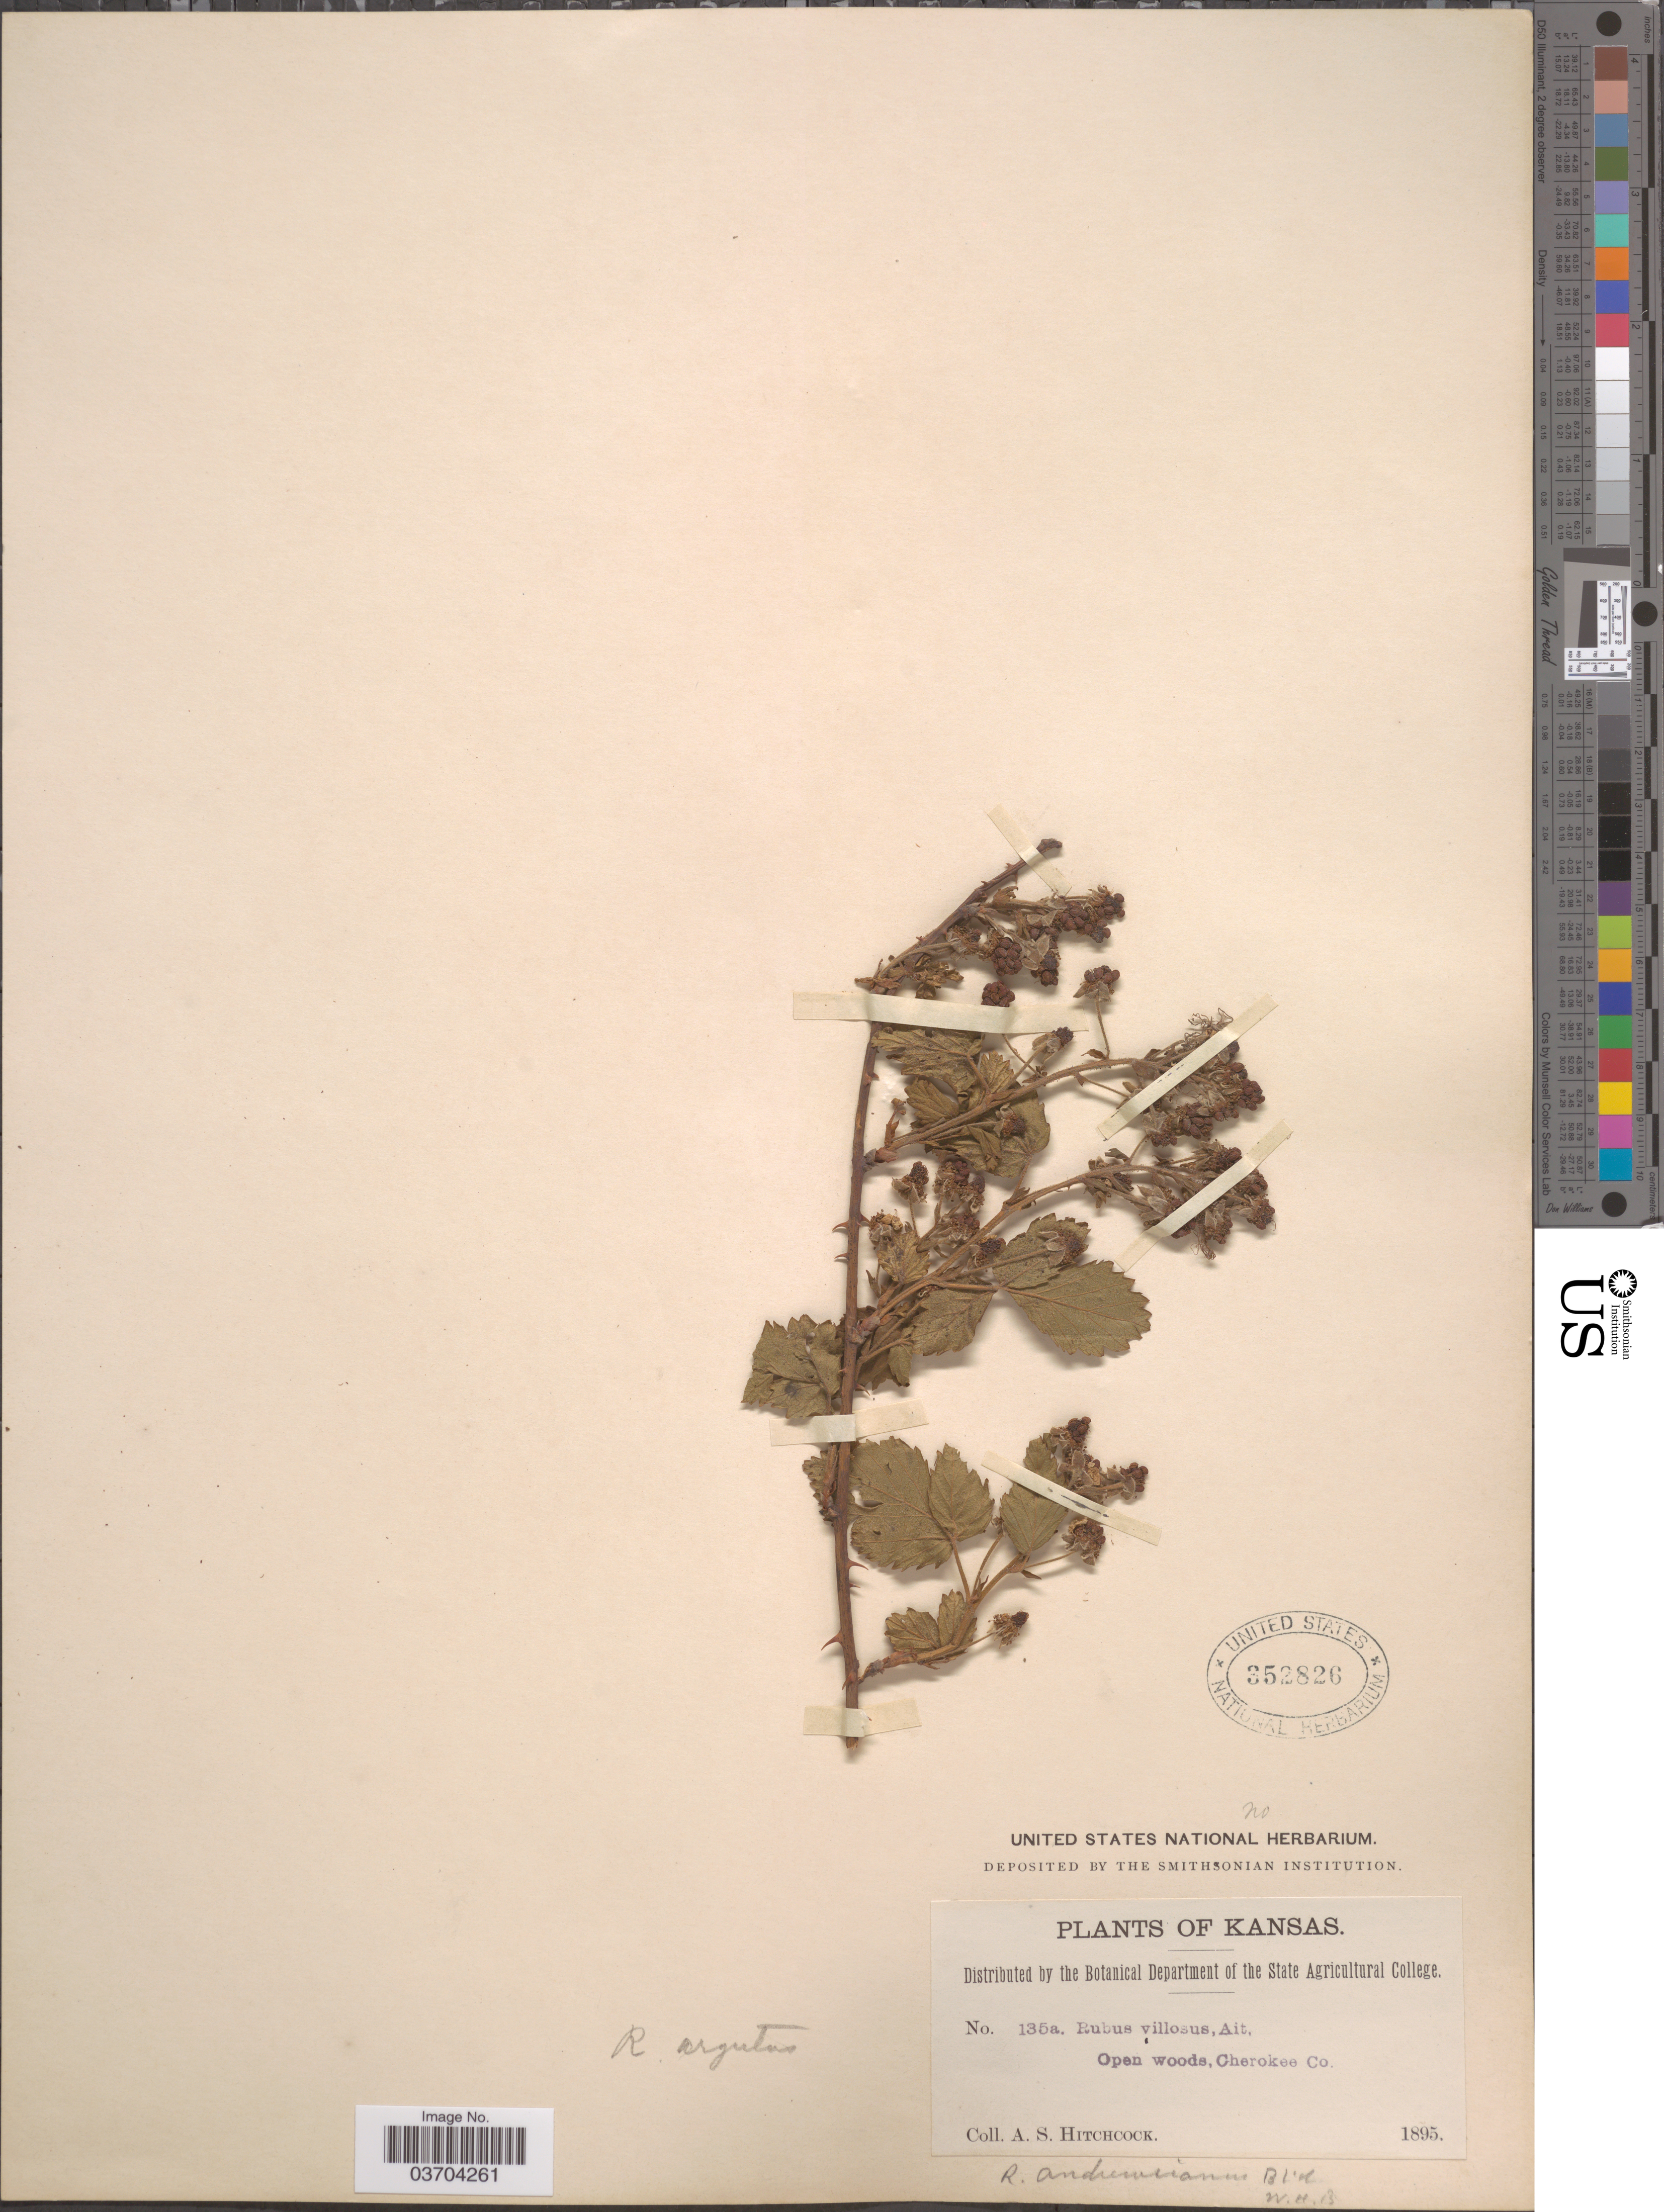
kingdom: Plantae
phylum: Tracheophyta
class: Magnoliopsida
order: Rosales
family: Rosaceae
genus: Rubus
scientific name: Rubus argutus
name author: Link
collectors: A. S. Hitchcock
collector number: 135a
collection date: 1895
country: United States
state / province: Kansas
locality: Cherokee Co.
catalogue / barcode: US 352826